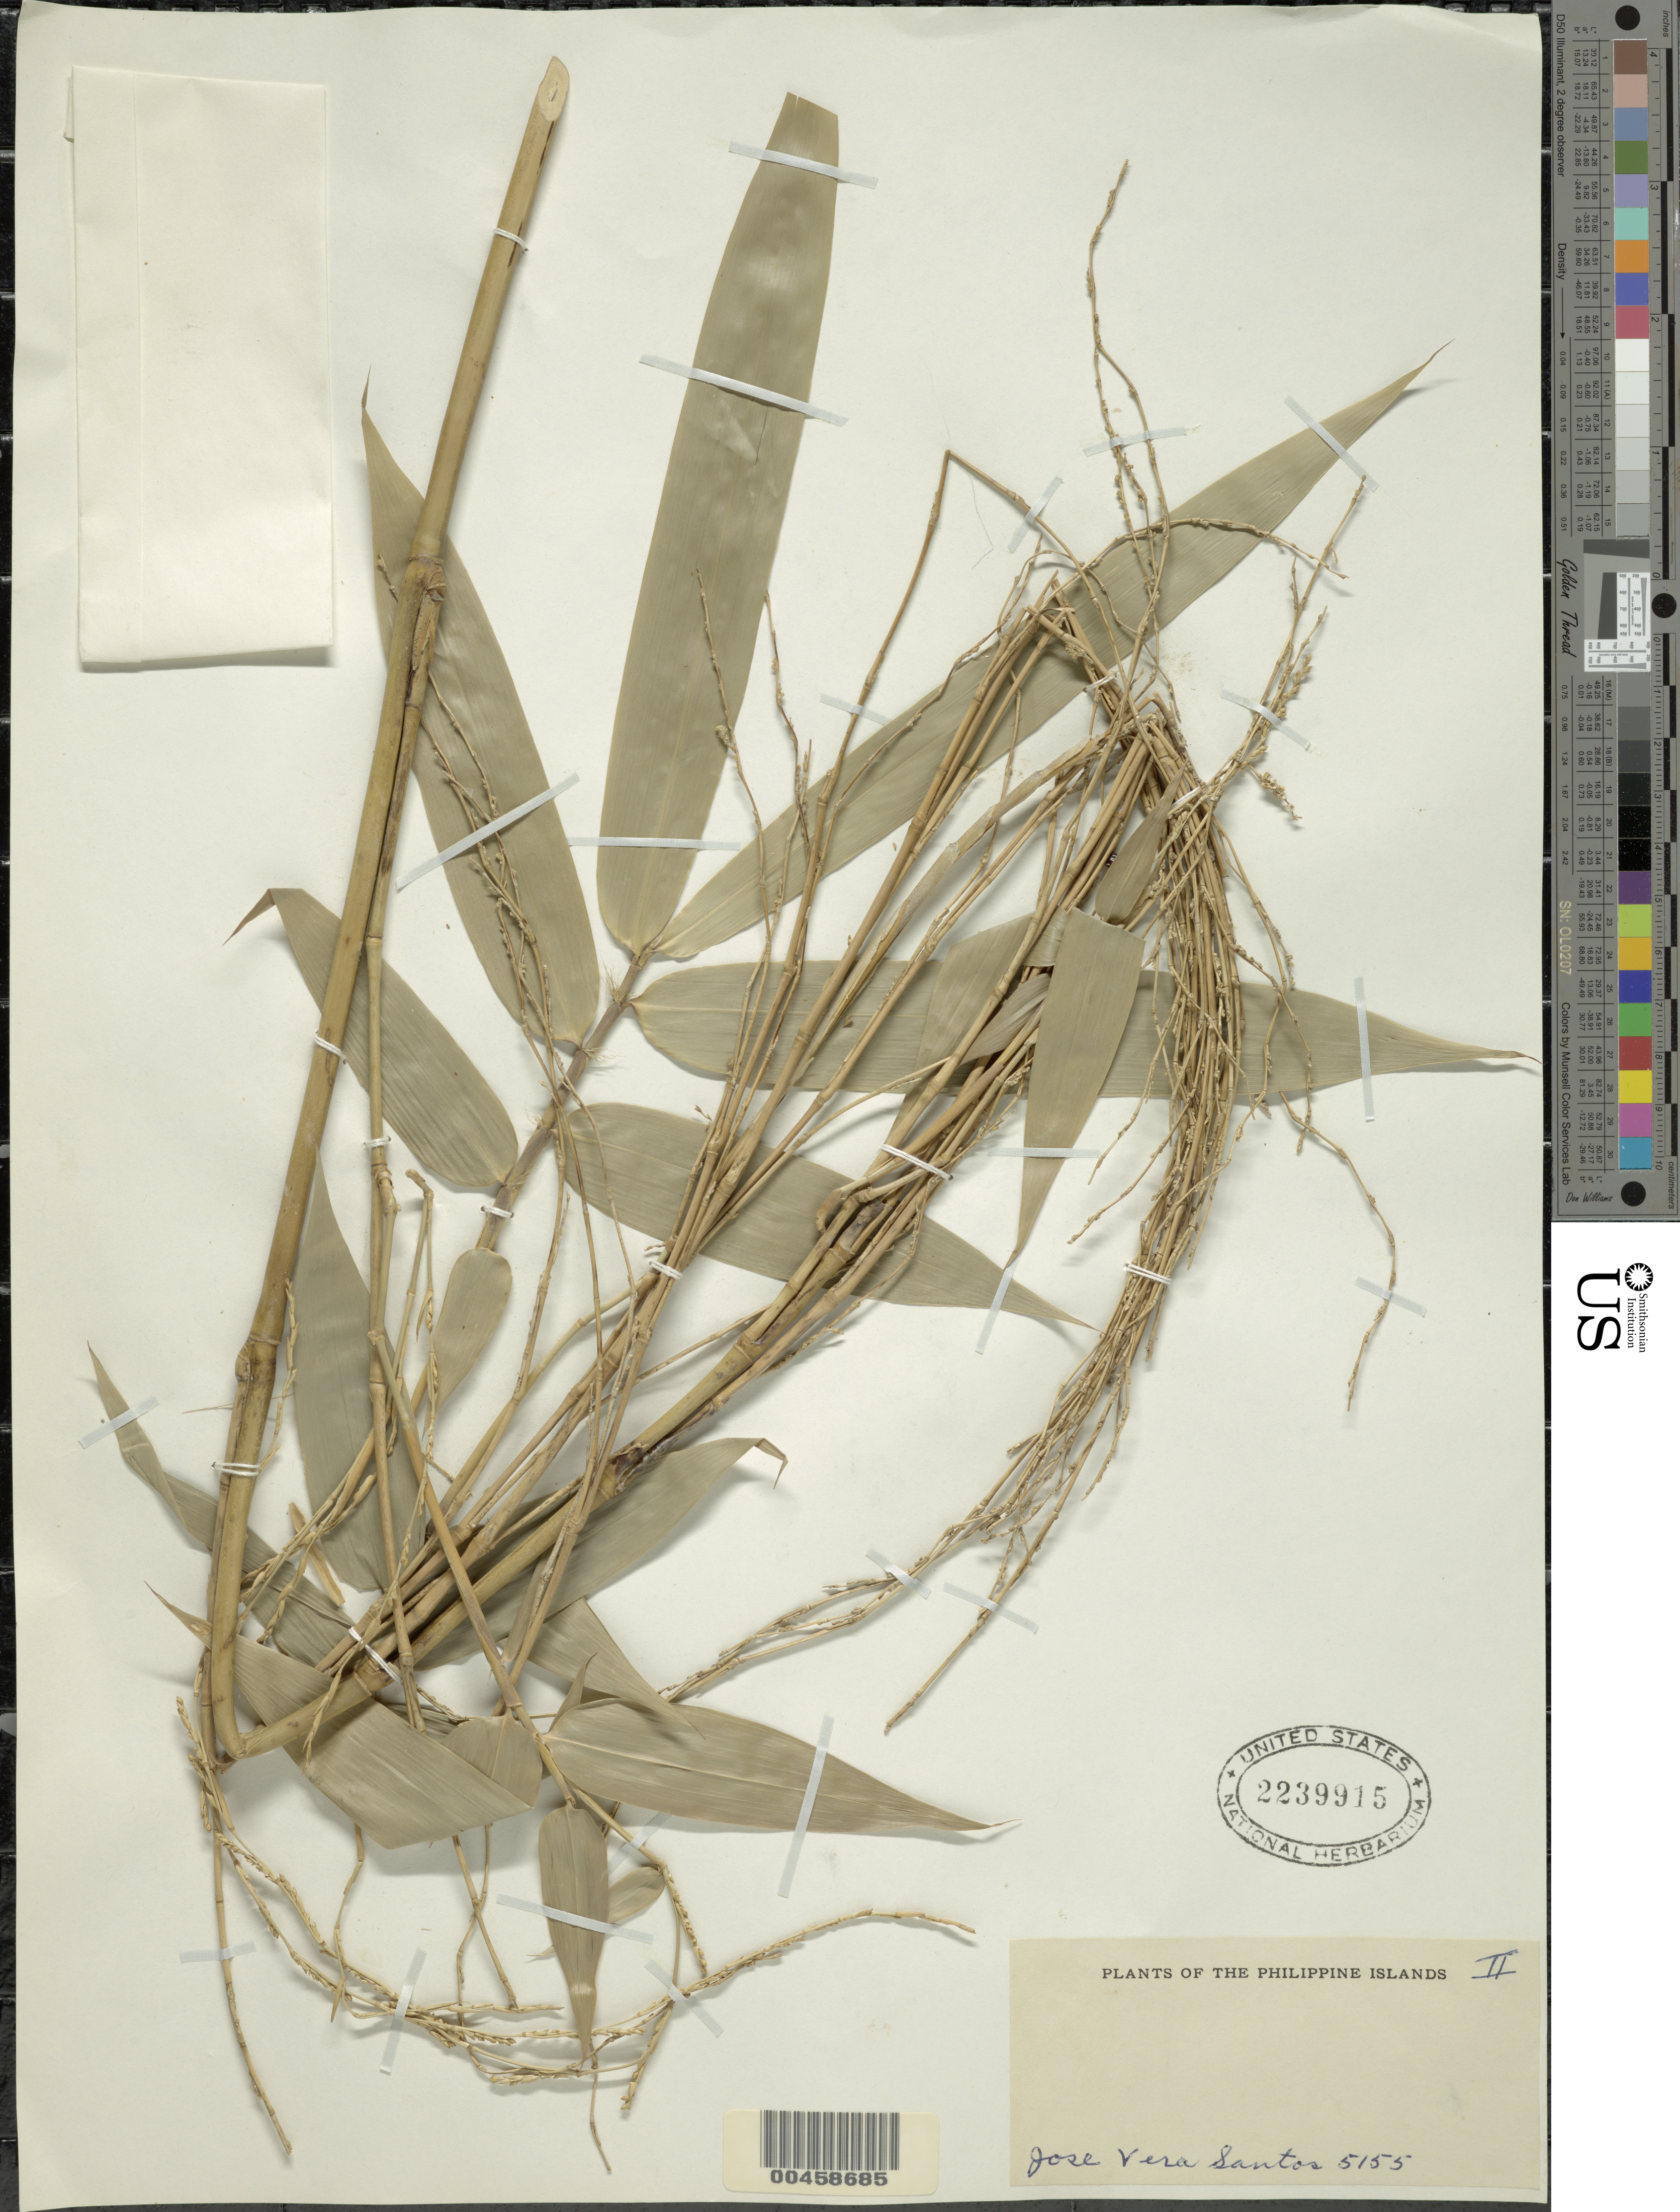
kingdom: Plantae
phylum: Tracheophyta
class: Liliopsida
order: Poales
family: Poaceae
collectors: J. V. Santos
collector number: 5155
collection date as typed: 15 Apr 1952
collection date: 1952-04-15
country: Philippines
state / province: Mimaropa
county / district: Mindoro Oriental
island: Mindoro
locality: Licat cove; puerto galera bay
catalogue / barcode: US 2239915